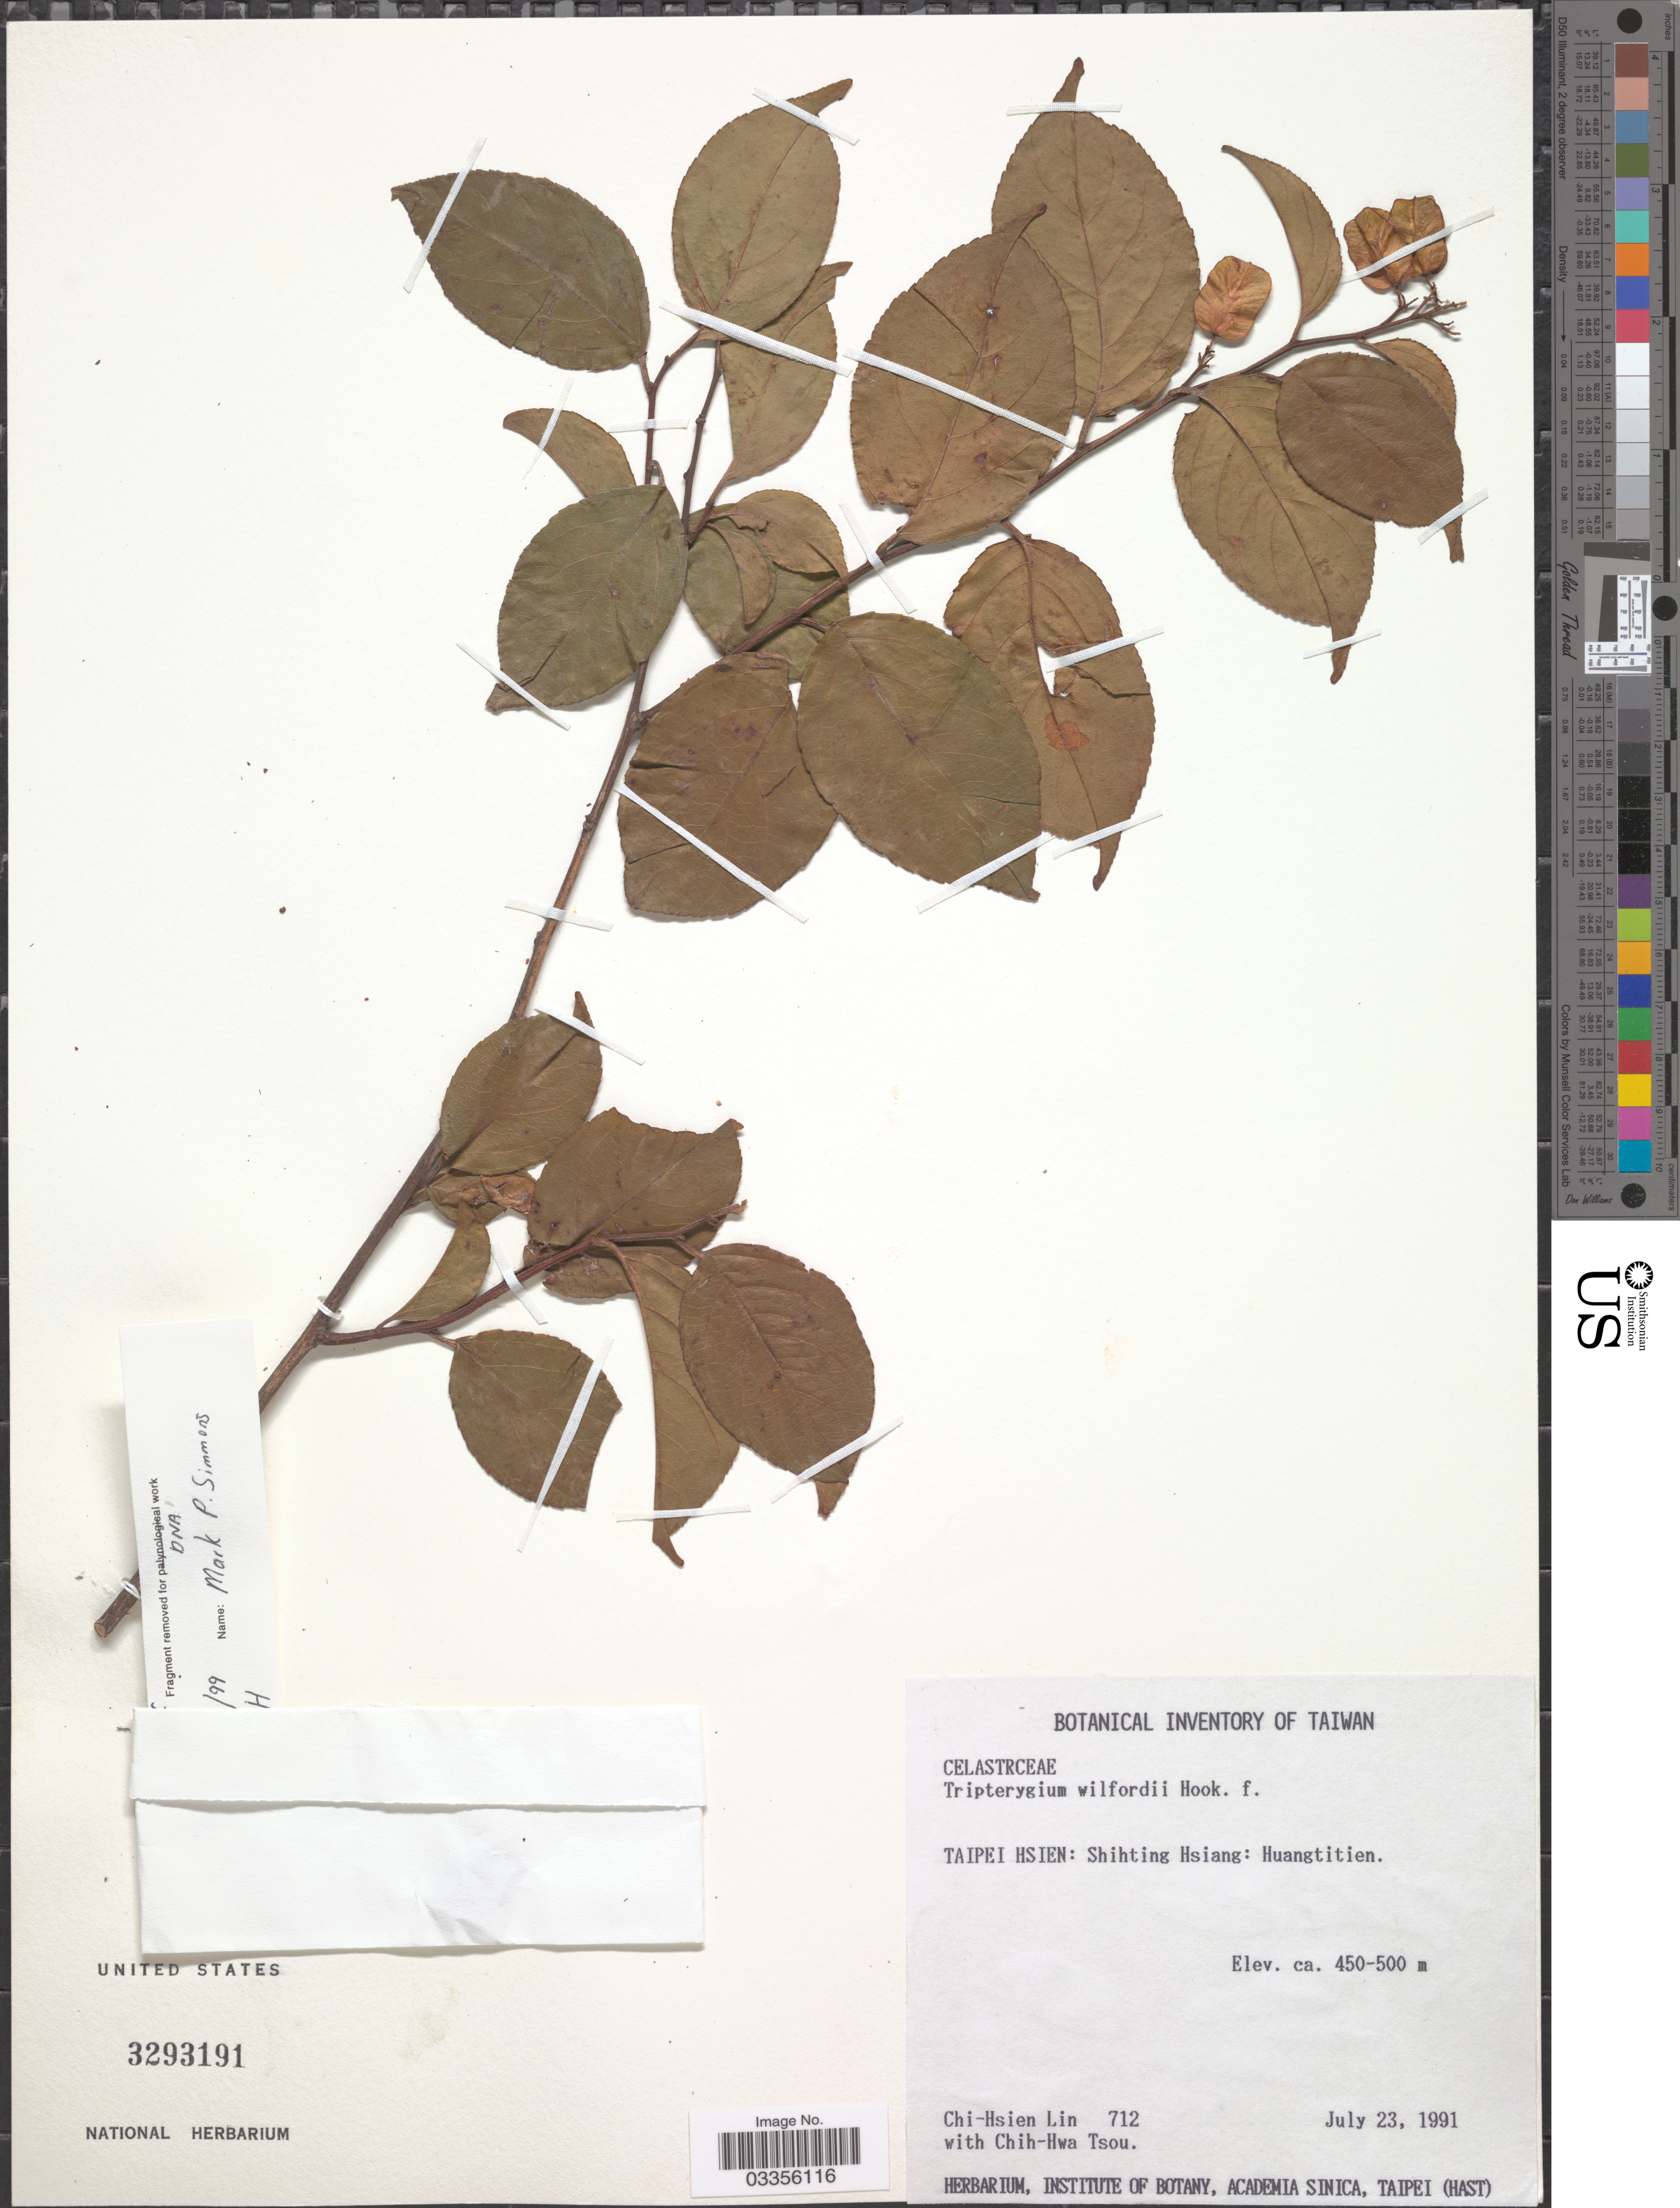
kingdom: Plantae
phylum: Tracheophyta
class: Magnoliopsida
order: Celastrales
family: Celastraceae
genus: Tripterygium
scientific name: Tripterygium wilfordii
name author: Hook. f.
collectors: C. Lin & C. Tsou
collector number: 712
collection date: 1991-07-23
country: Taiwan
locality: Taipei Hsien: Shihting Hsiang: Huangtitien.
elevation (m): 450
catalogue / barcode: US 3293191